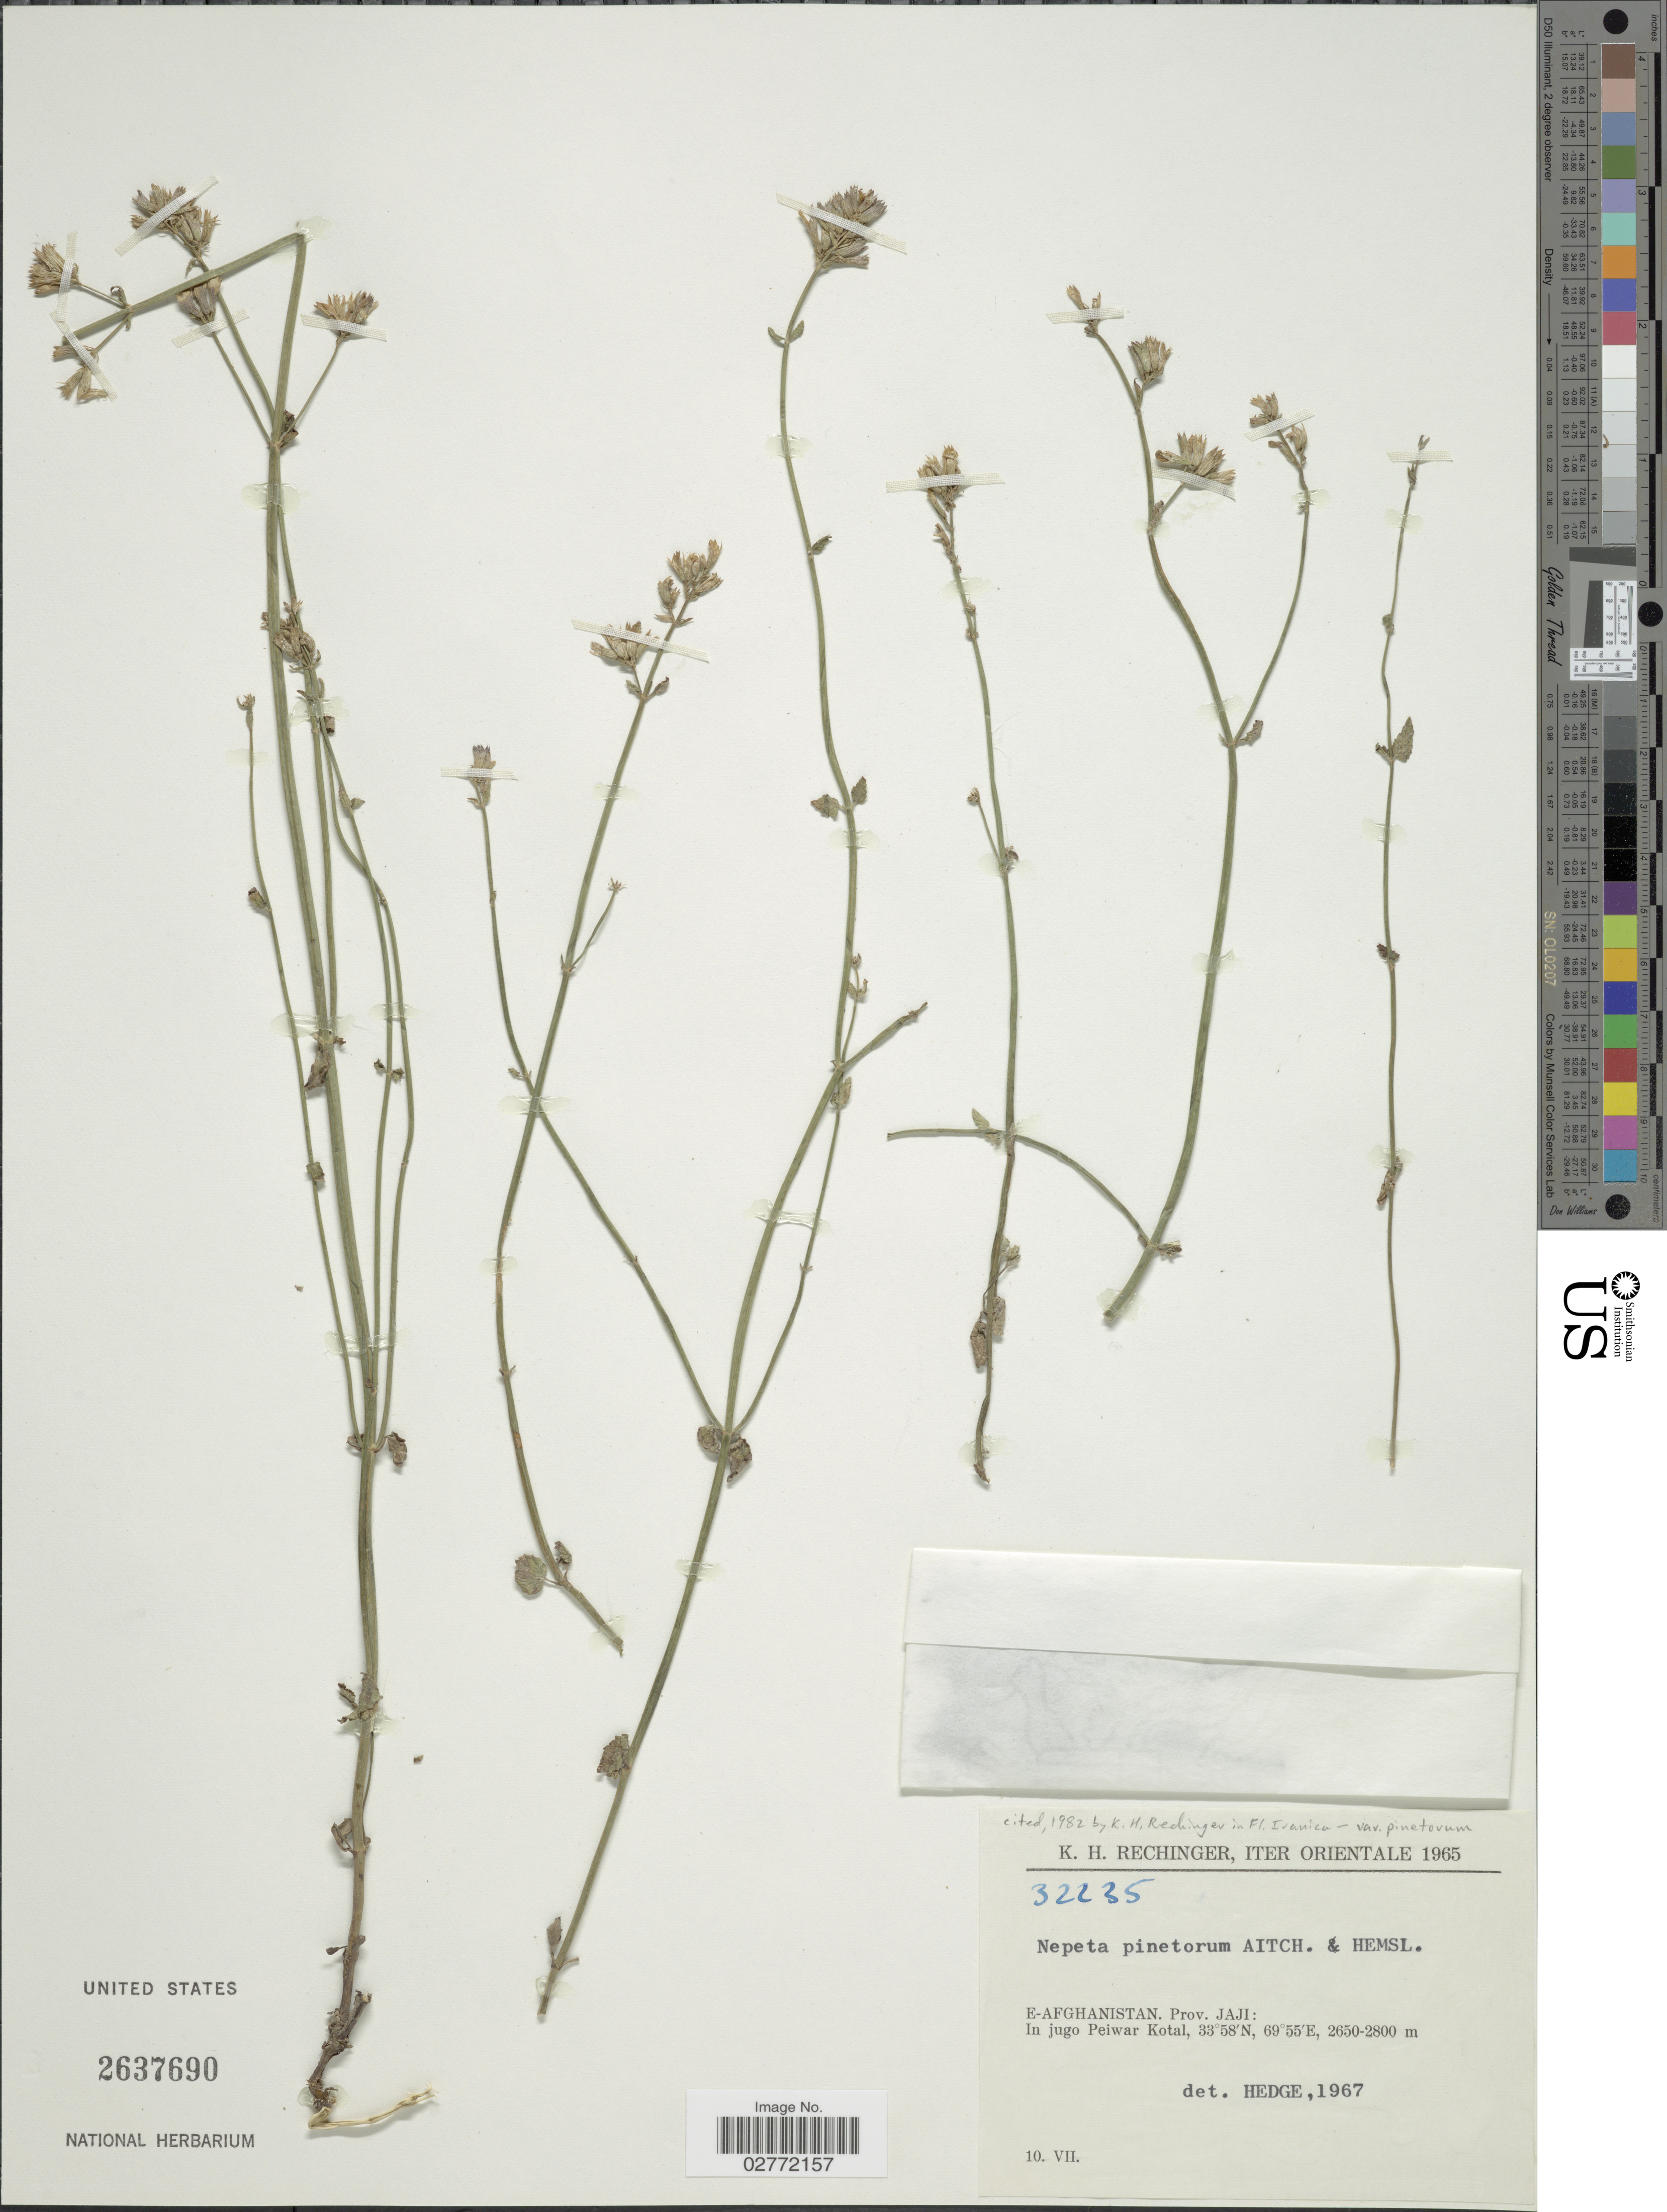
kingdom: Plantae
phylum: Tracheophyta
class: Magnoliopsida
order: Lamiales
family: Lamiaceae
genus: Nepeta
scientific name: Nepeta pinetorum var. pinetorum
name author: Aitch. & Hemsl.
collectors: K. H. Rechinger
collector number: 32235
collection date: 1965-07-10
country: Afghanistan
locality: Iter Orientale, E-Afghanistan, prov. Jaji, In jugo Peiwar Kotal.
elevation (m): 2650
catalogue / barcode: US 2637690